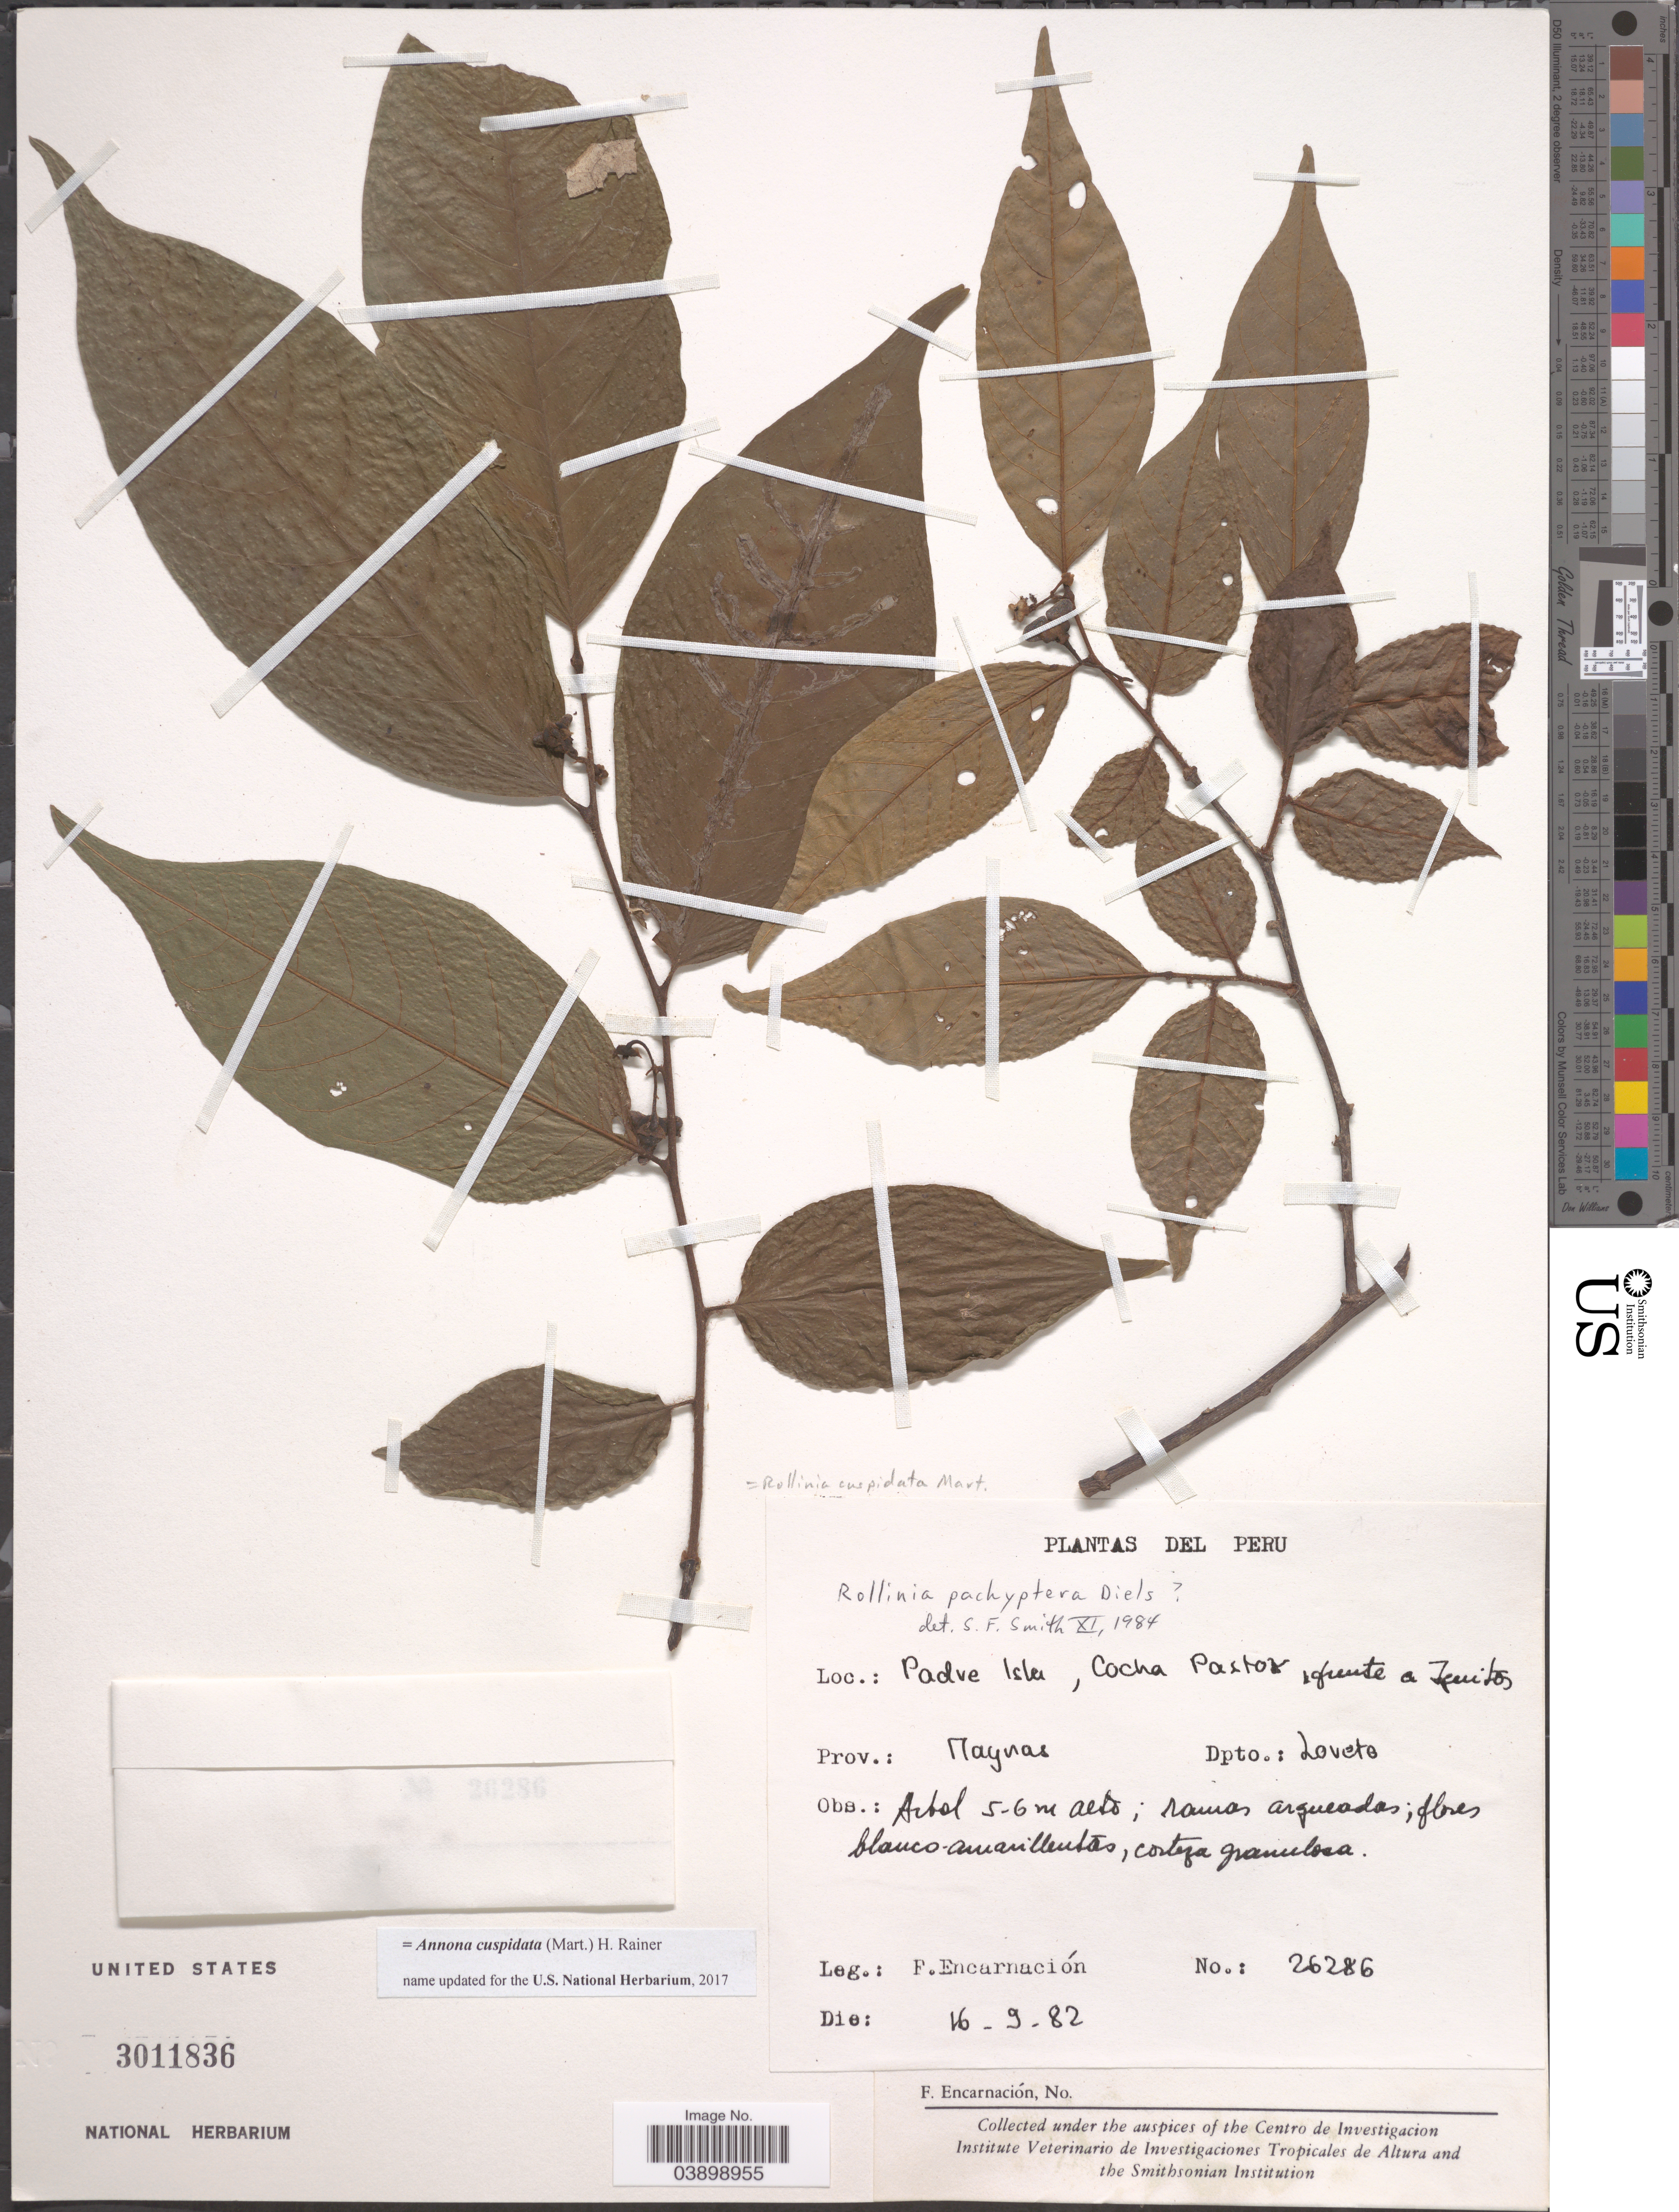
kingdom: Plantae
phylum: Tracheophyta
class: Magnoliopsida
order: Magnoliales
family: Annonaceae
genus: Annona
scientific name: Annona cuspidata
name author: (Mart.) H. Rainer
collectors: F. Encarnación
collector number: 26286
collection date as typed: Transcribed d/m/y: 16/9/82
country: Peru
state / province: Loreto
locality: Padre Isla, Cocha Pastor, frente a Iquitos. Prov.: Maynas. Dpto.: Loreto.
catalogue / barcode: US 3011836